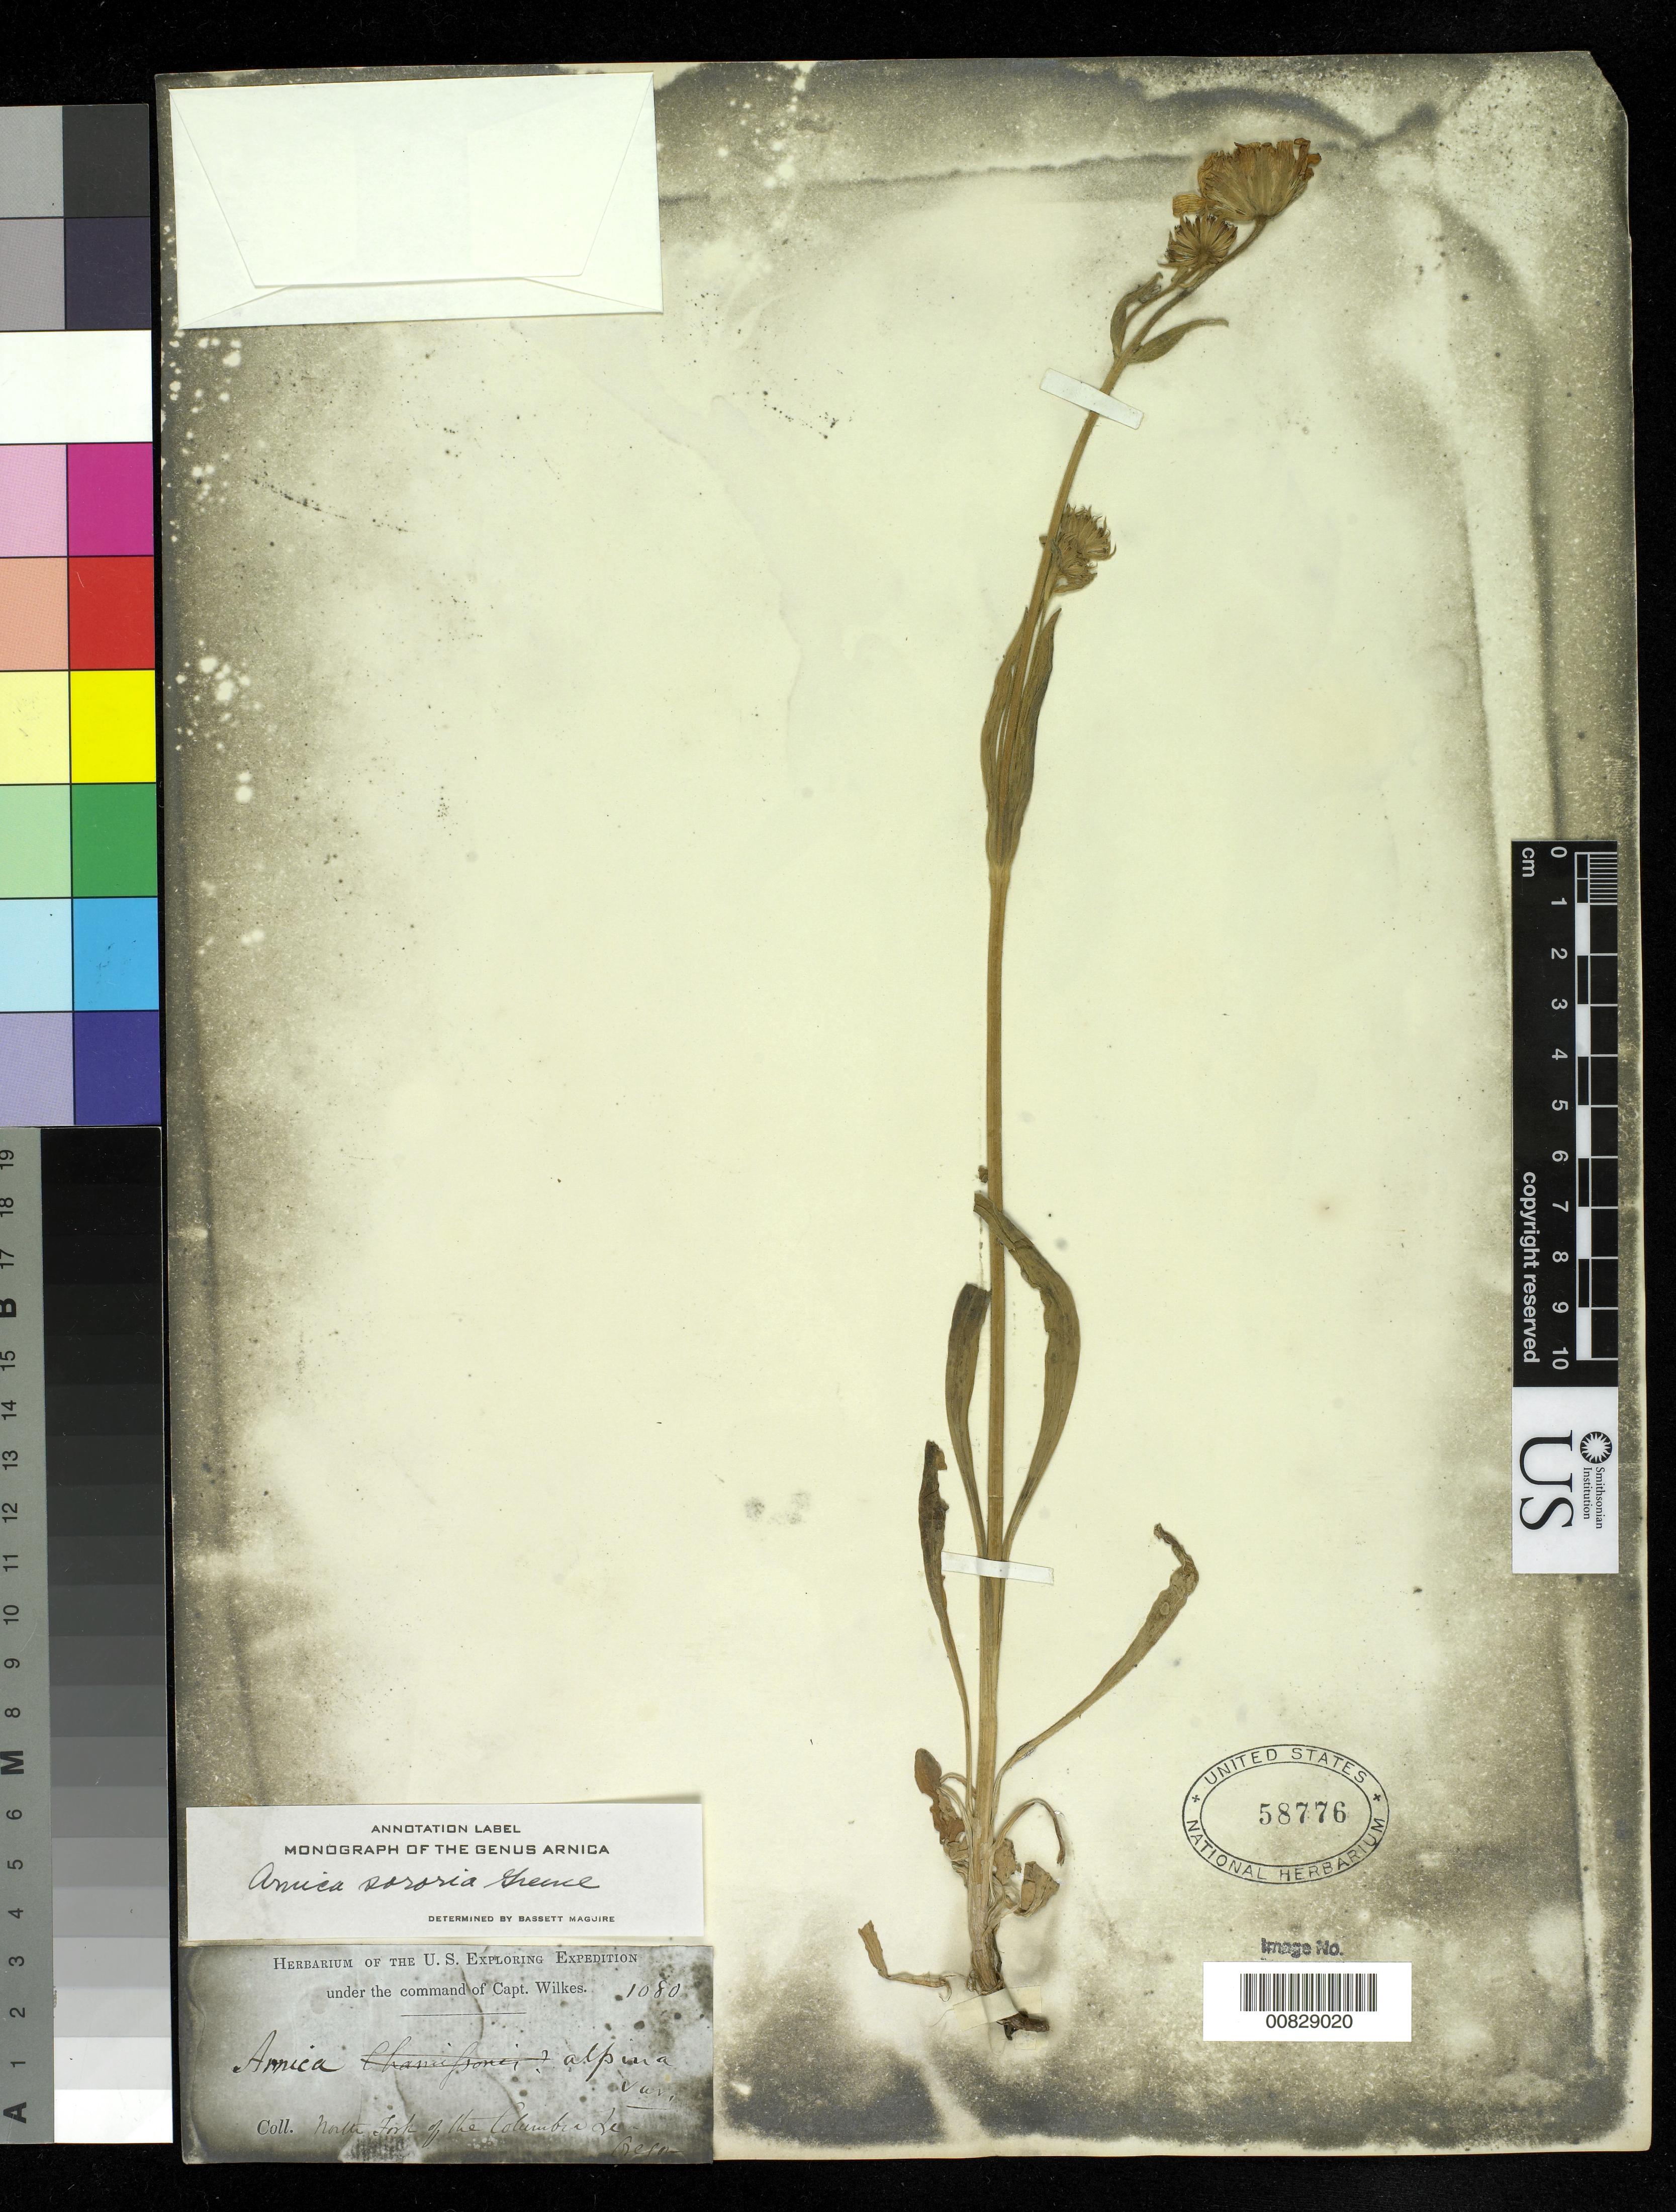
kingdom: Plantae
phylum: Tracheophyta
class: Magnoliopsida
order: Asterales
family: Asteraceae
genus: Arnica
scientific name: Arnica sororia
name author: Greene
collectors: Wilkes Explor. Exped.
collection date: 1838/1842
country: United States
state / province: Washington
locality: North Fork of the Columbia River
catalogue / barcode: US 58776